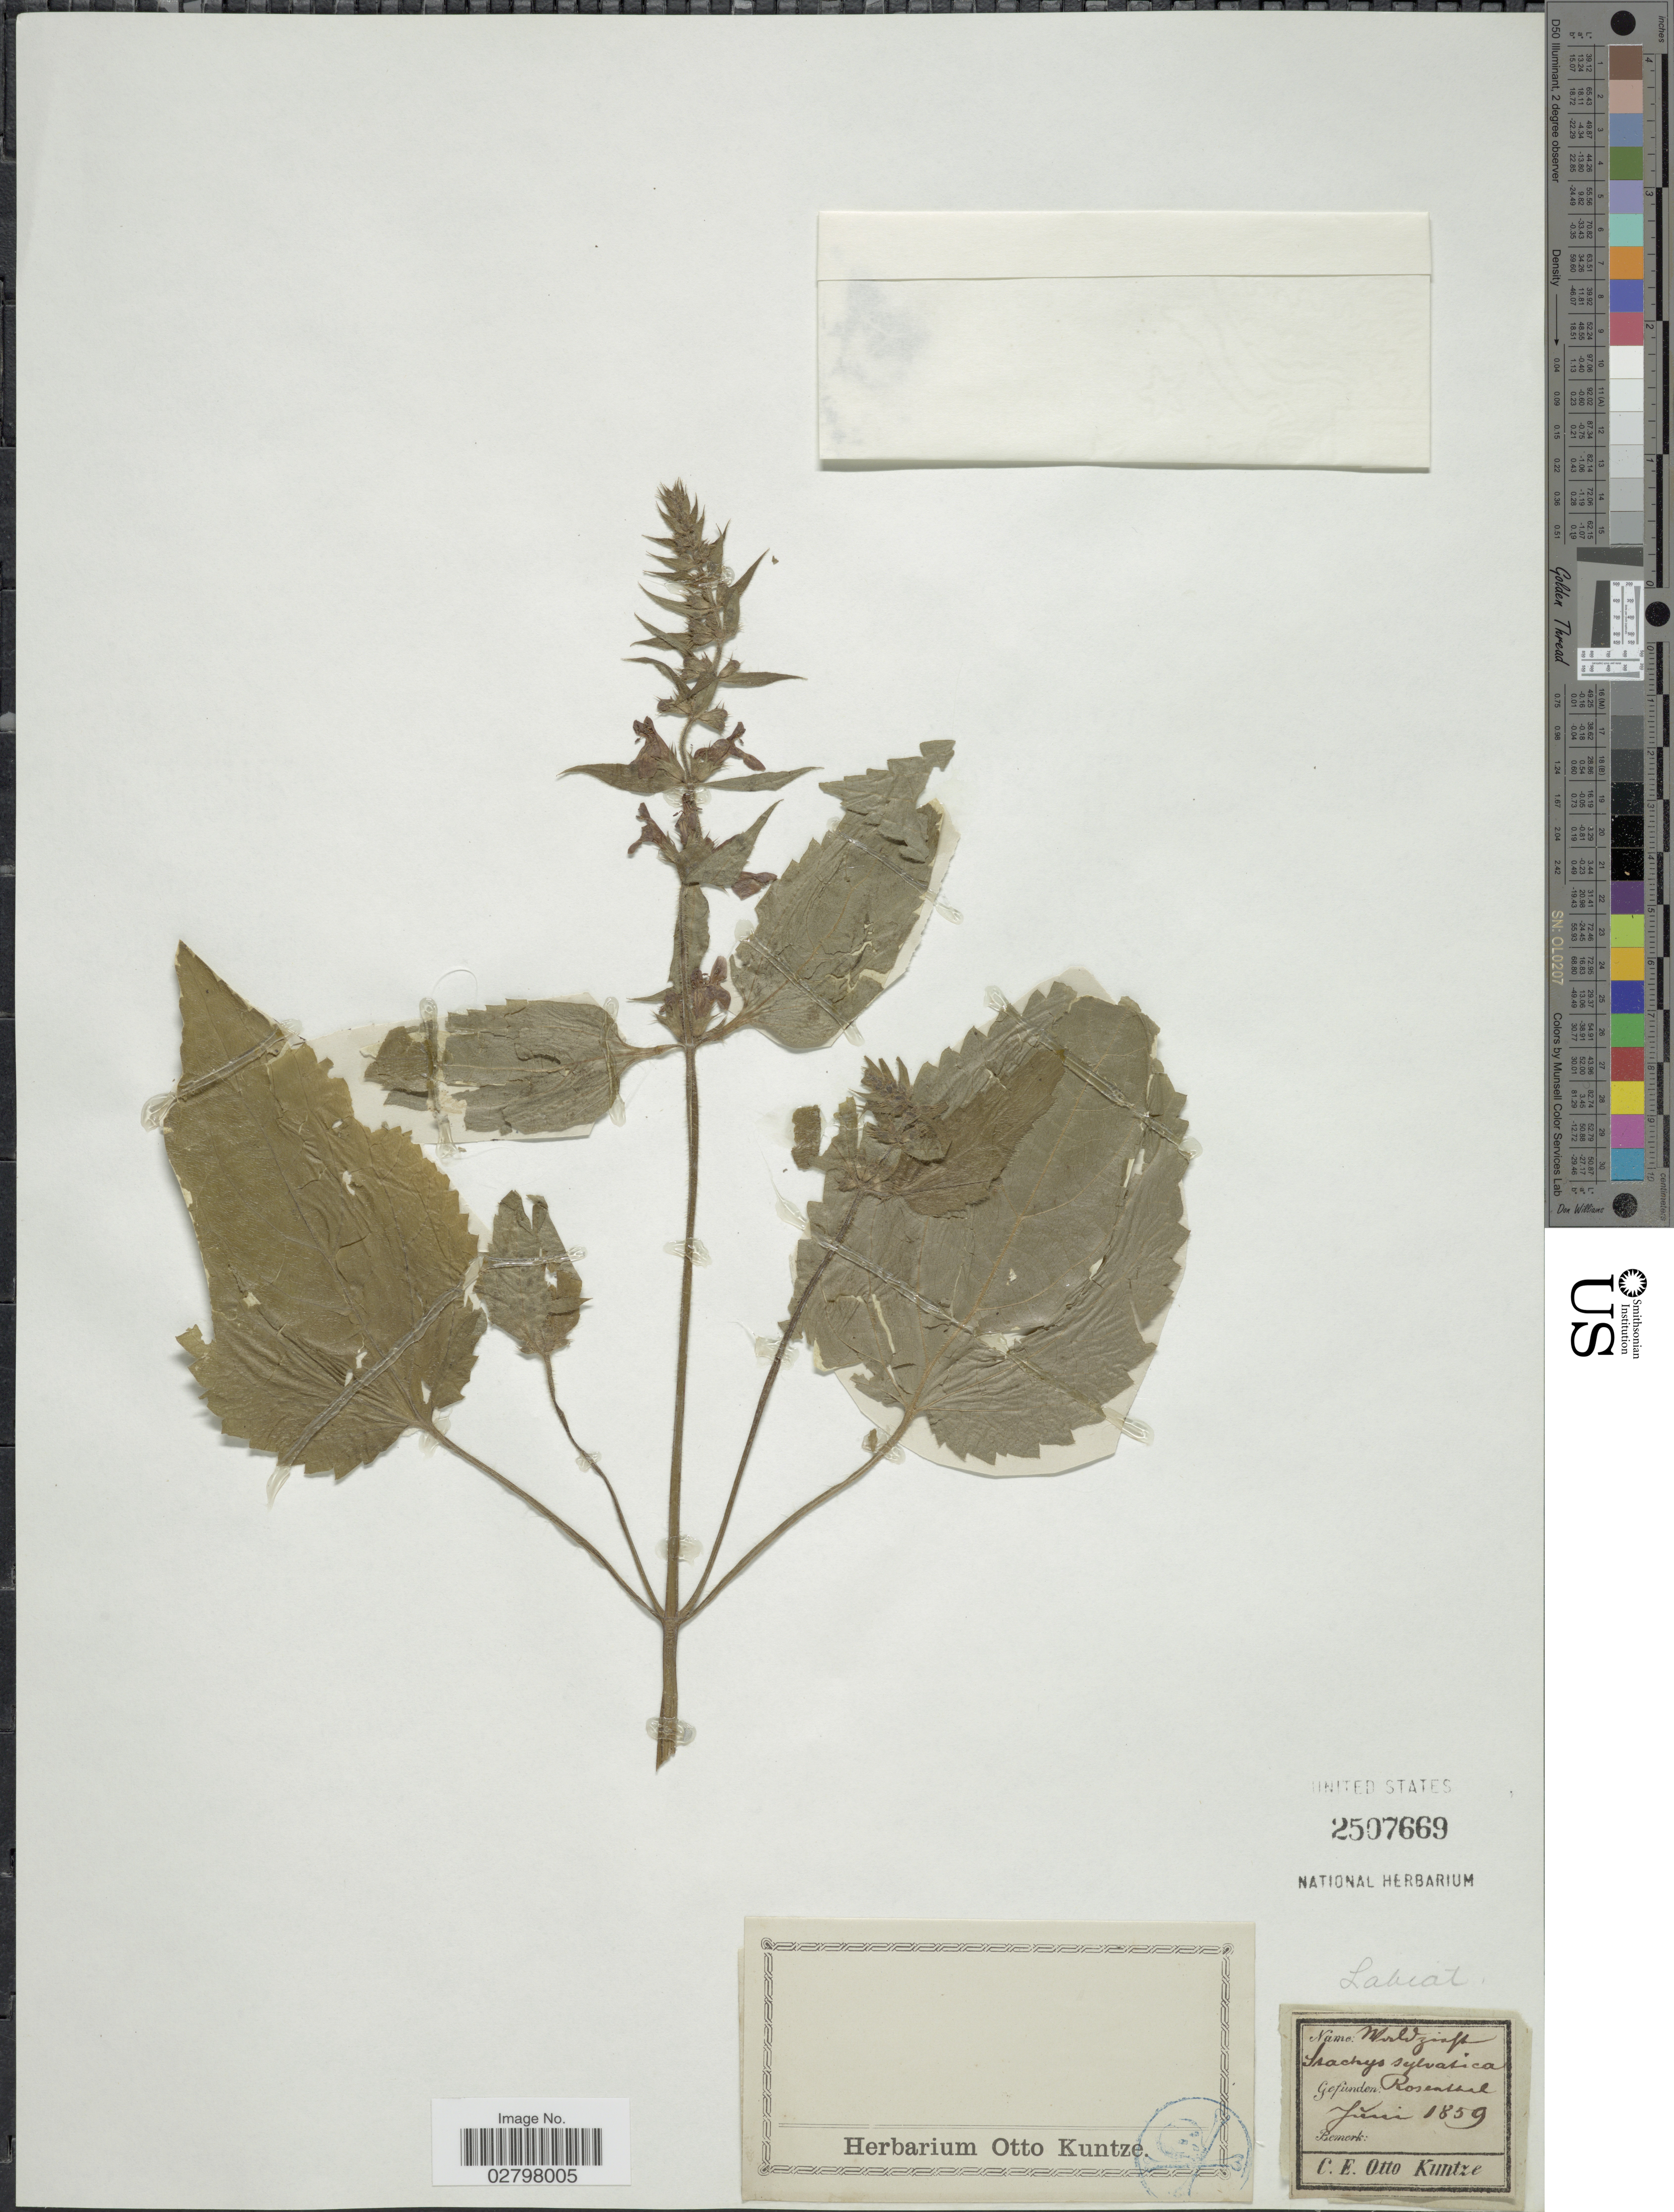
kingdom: Plantae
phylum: Tracheophyta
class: Magnoliopsida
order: Lamiales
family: Lamiaceae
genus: Stachys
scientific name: Stachys sylvatica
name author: L.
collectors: C.E.O. Kuntze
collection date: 1859-06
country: Germany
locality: Rosenthal.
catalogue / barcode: US 2507669